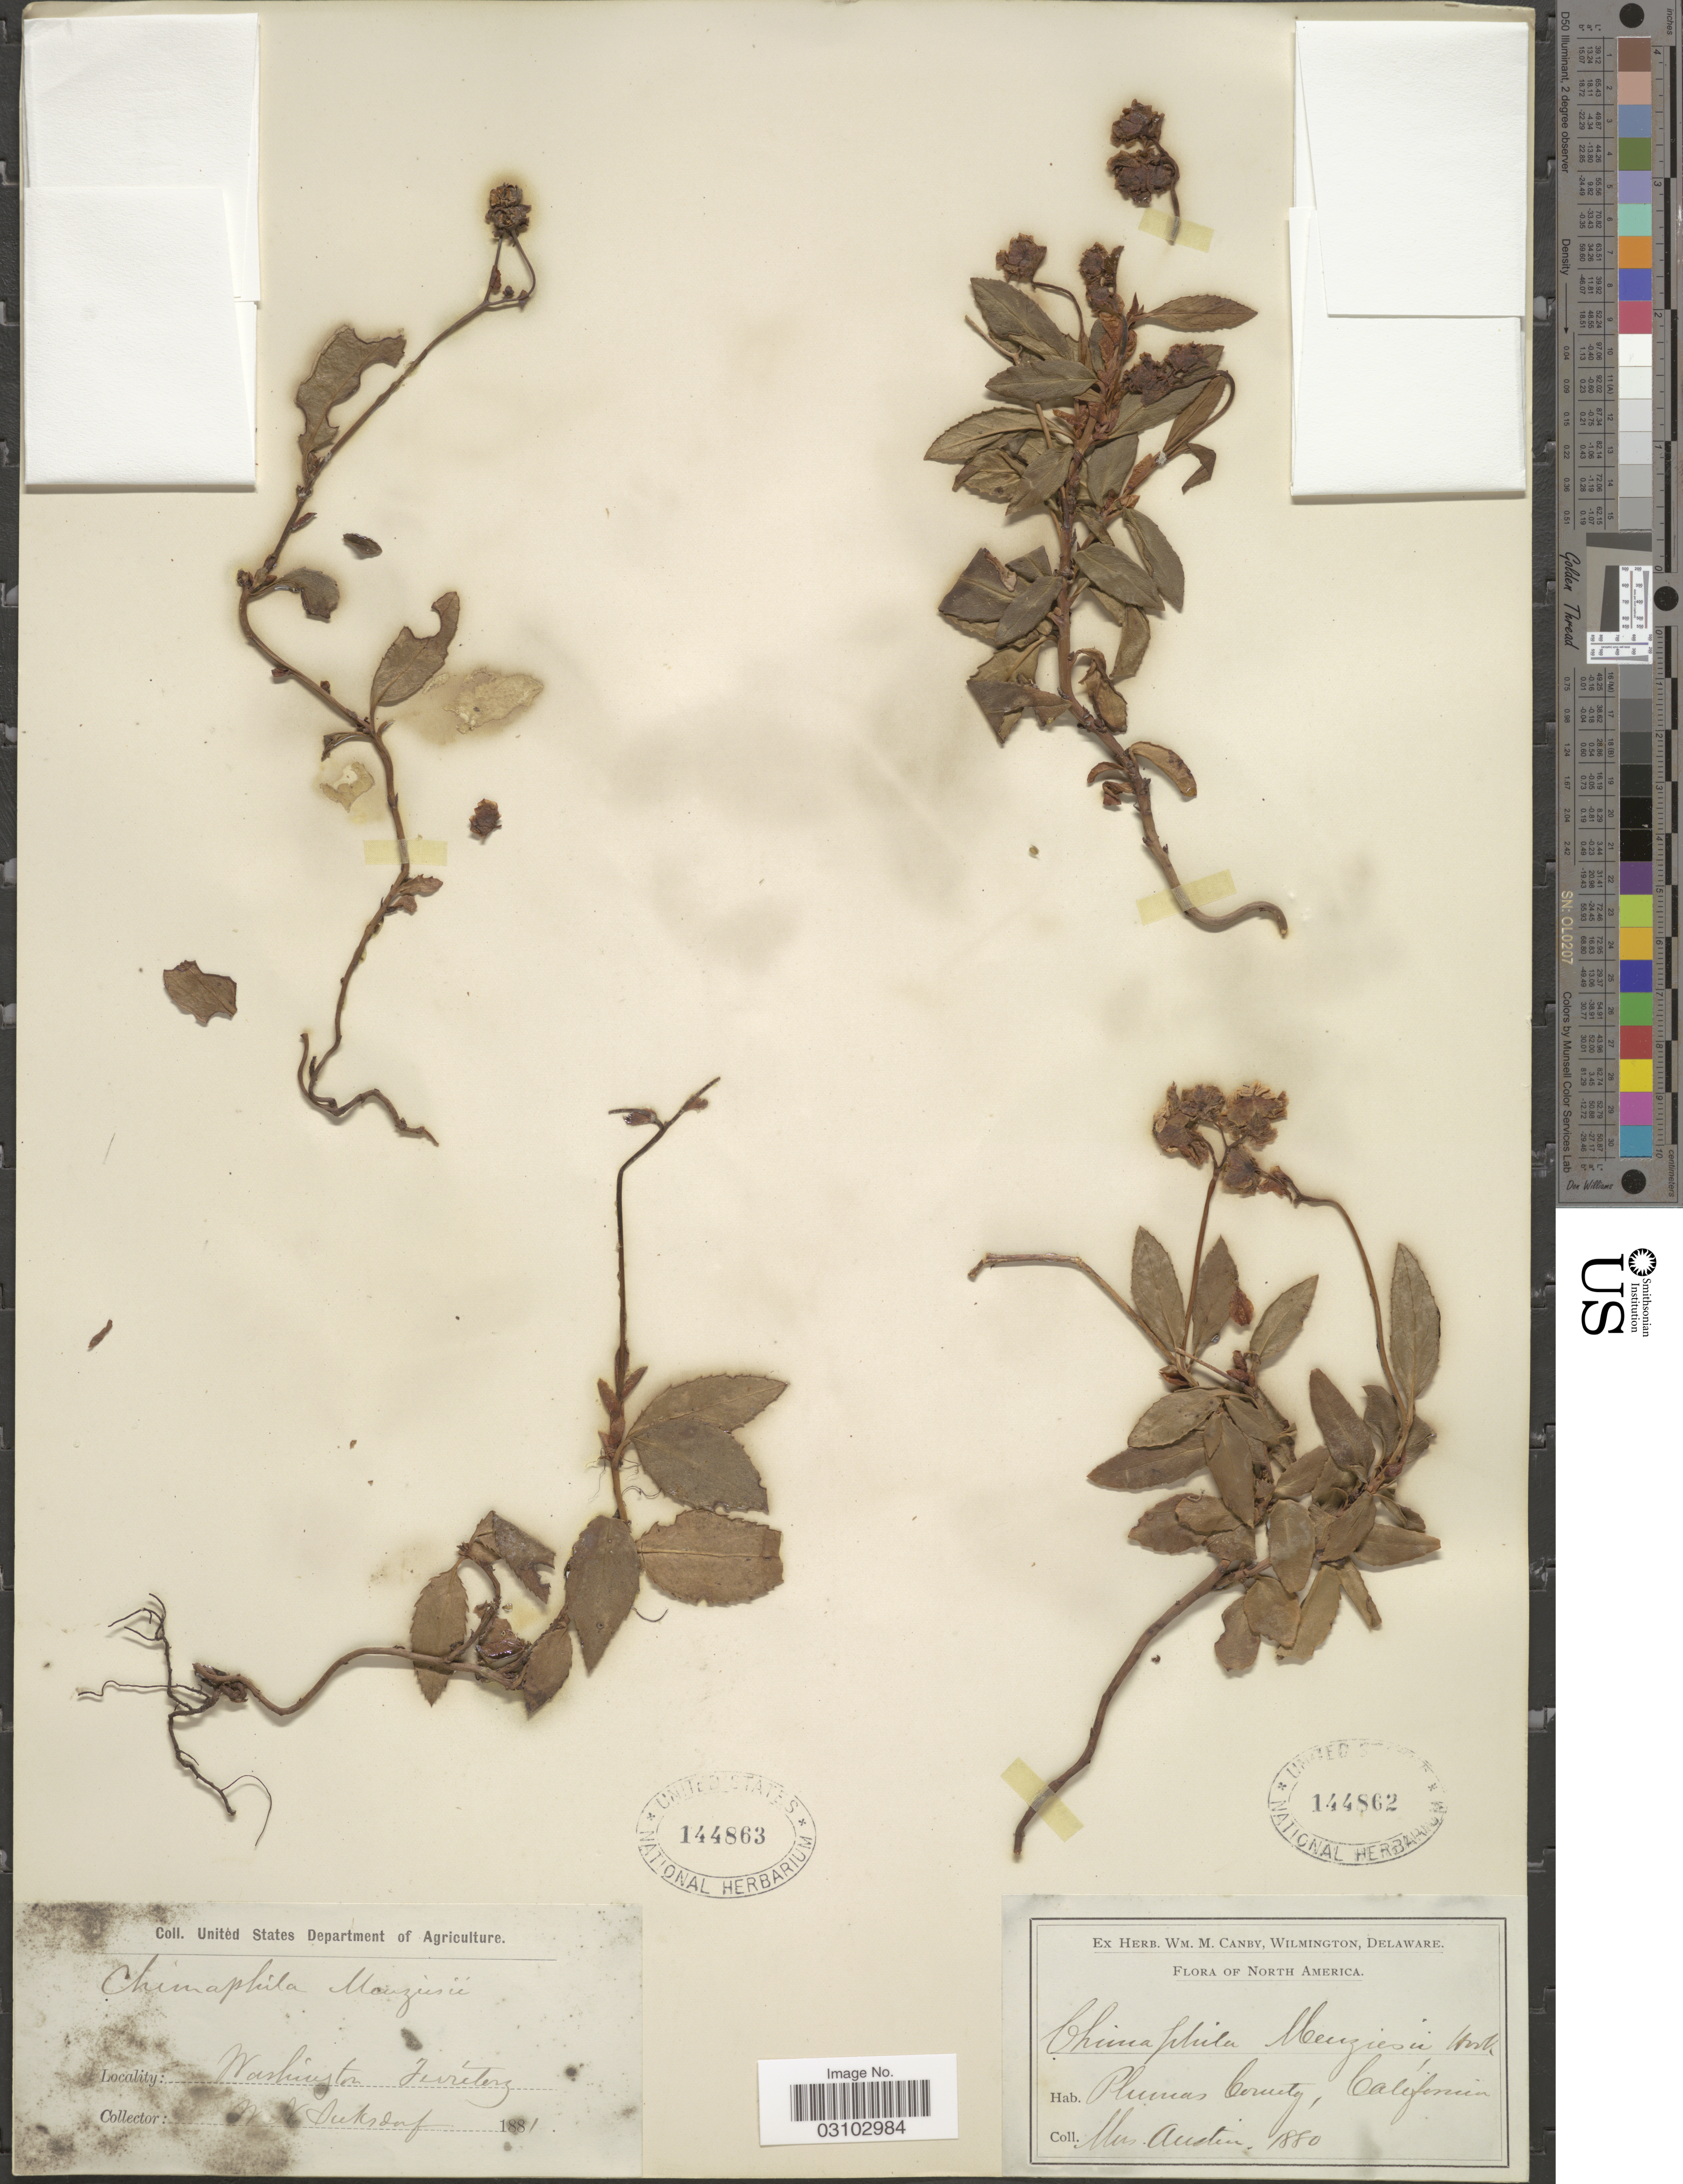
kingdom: Plantae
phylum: Tracheophyta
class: Magnoliopsida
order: Ericales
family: Ericaceae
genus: Chimaphila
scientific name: Chimaphila menziesii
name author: (R. Br. ex G. Don) Spreng.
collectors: Austin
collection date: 1880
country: United States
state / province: California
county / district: Plumas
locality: Plumas County.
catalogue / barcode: US 144862